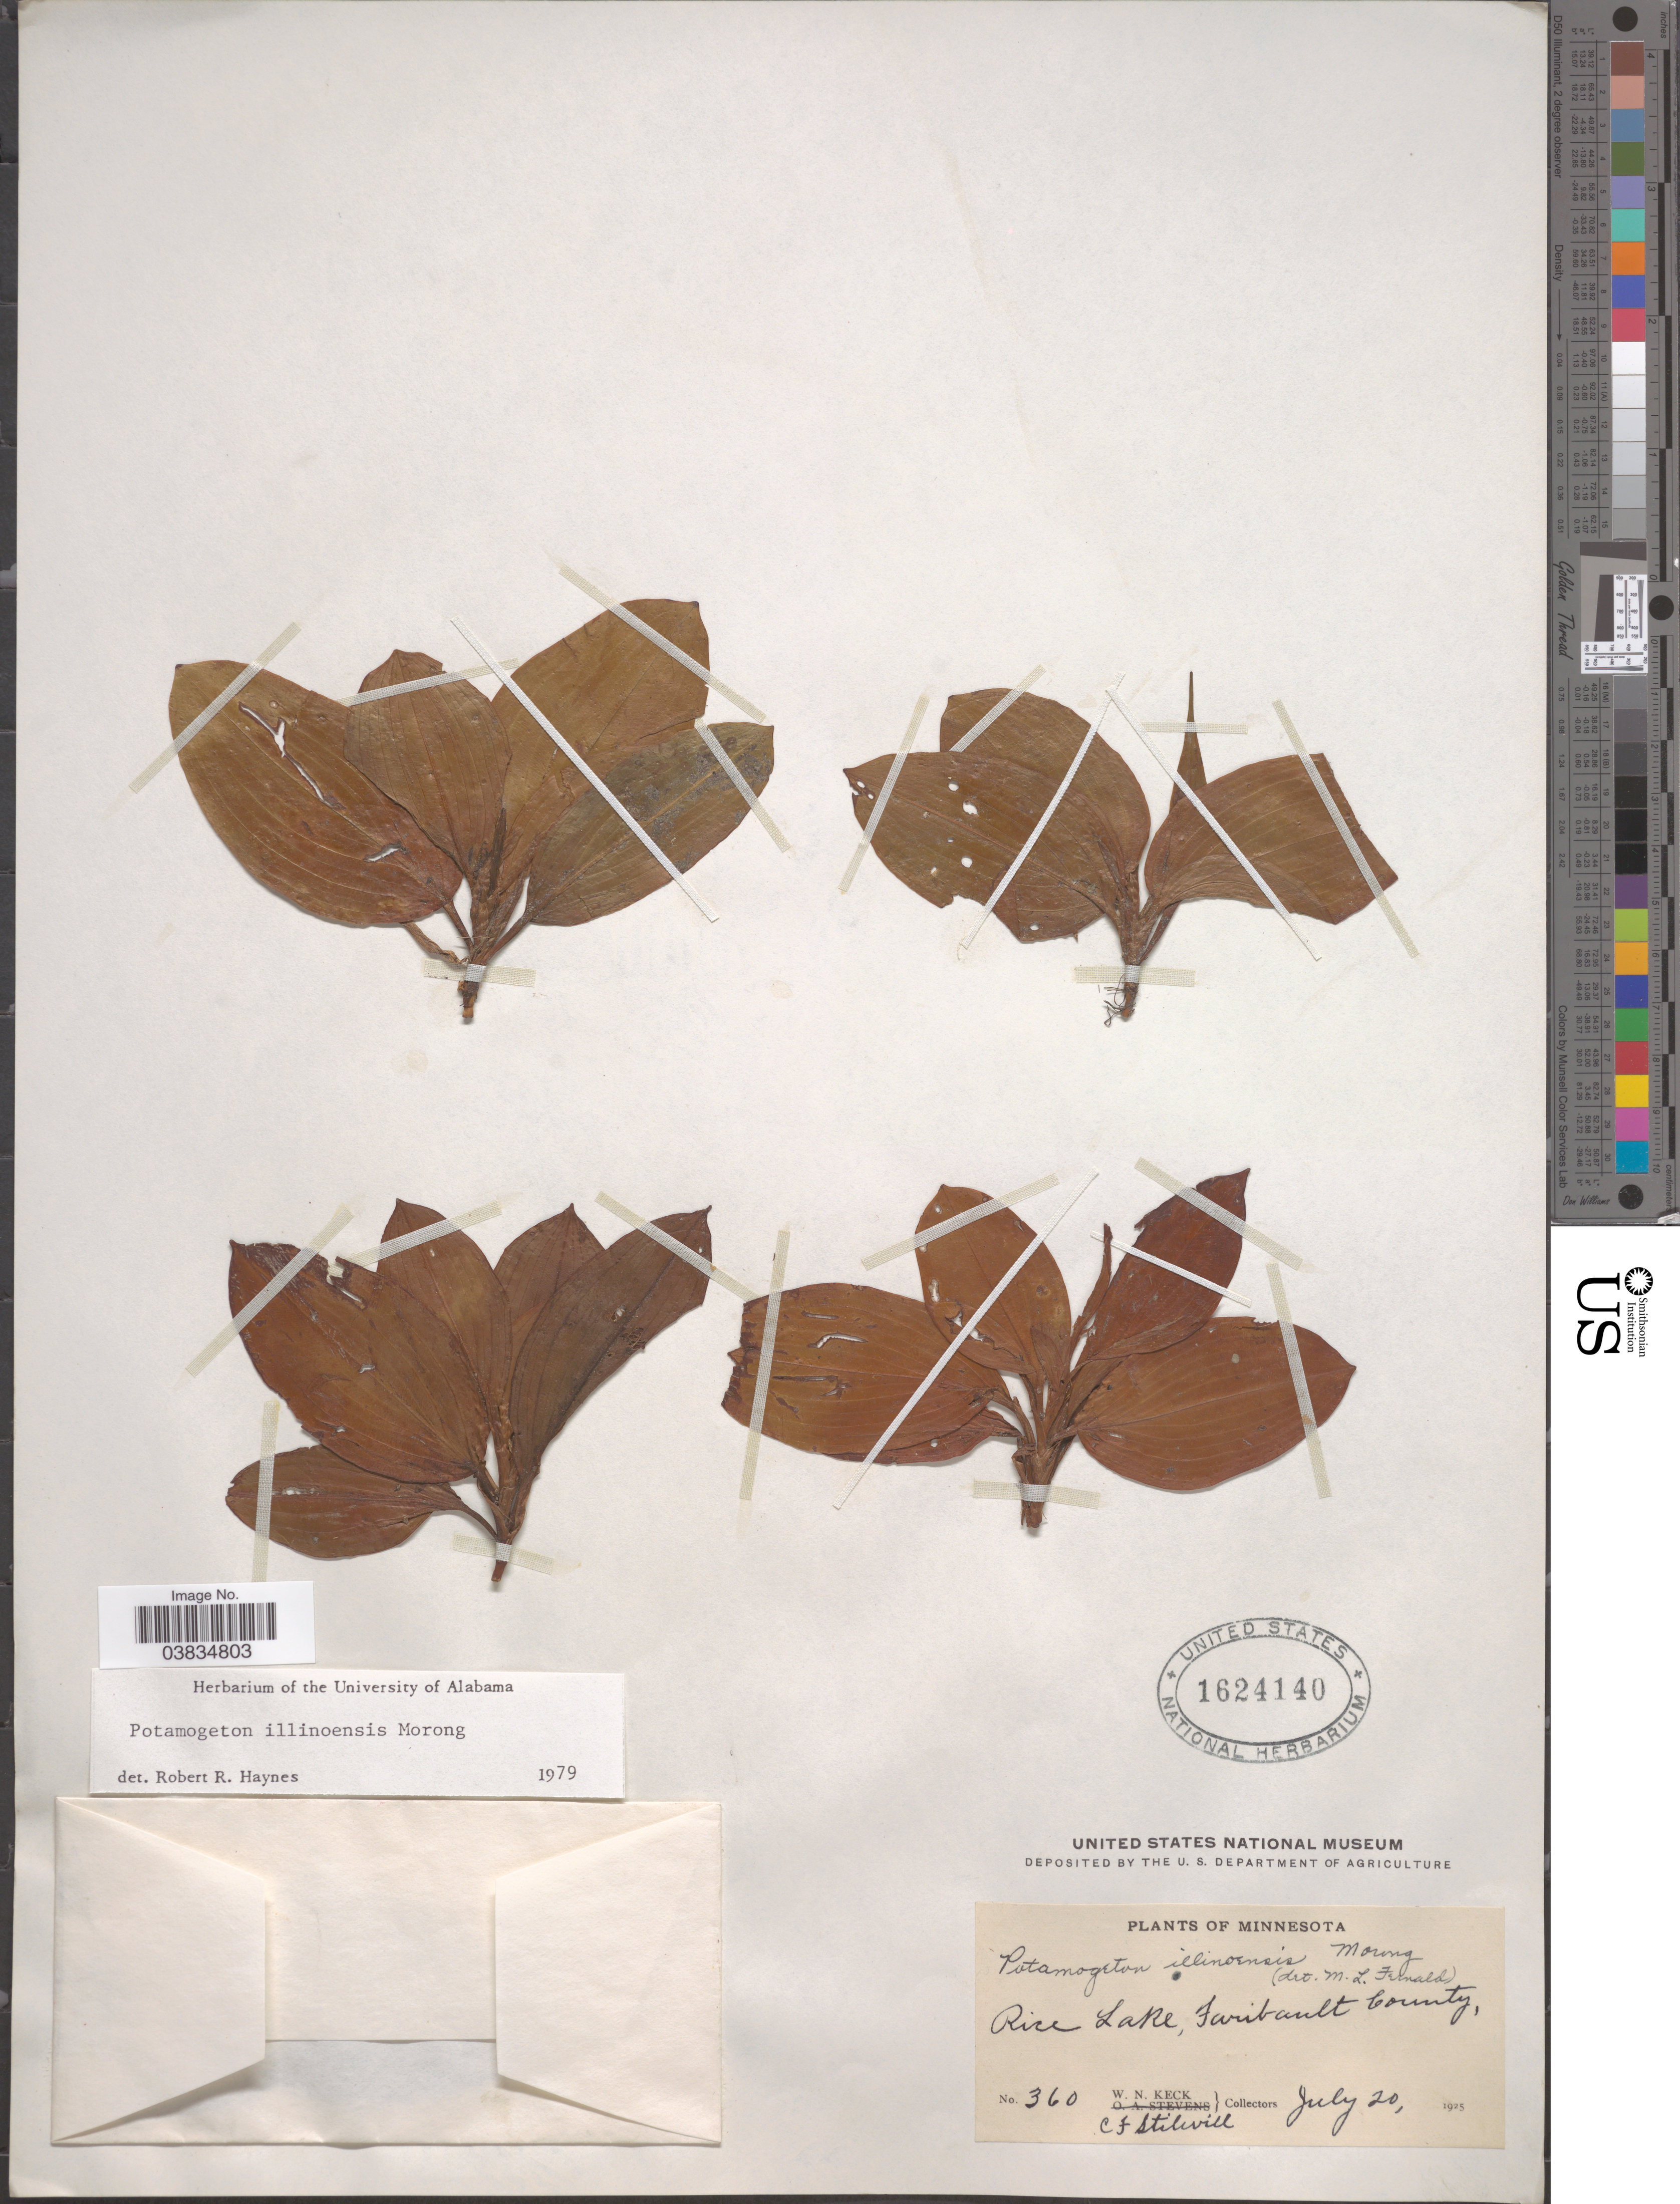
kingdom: Plantae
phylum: Tracheophyta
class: Liliopsida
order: Alismatales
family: Potamogetonaceae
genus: Potamogeton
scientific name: Potamogeton illinoensis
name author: Morong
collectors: W. Keck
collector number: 360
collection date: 1925-07-20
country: United States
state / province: Minnesota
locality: Rice Lake, Faribault County.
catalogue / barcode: US 1624140